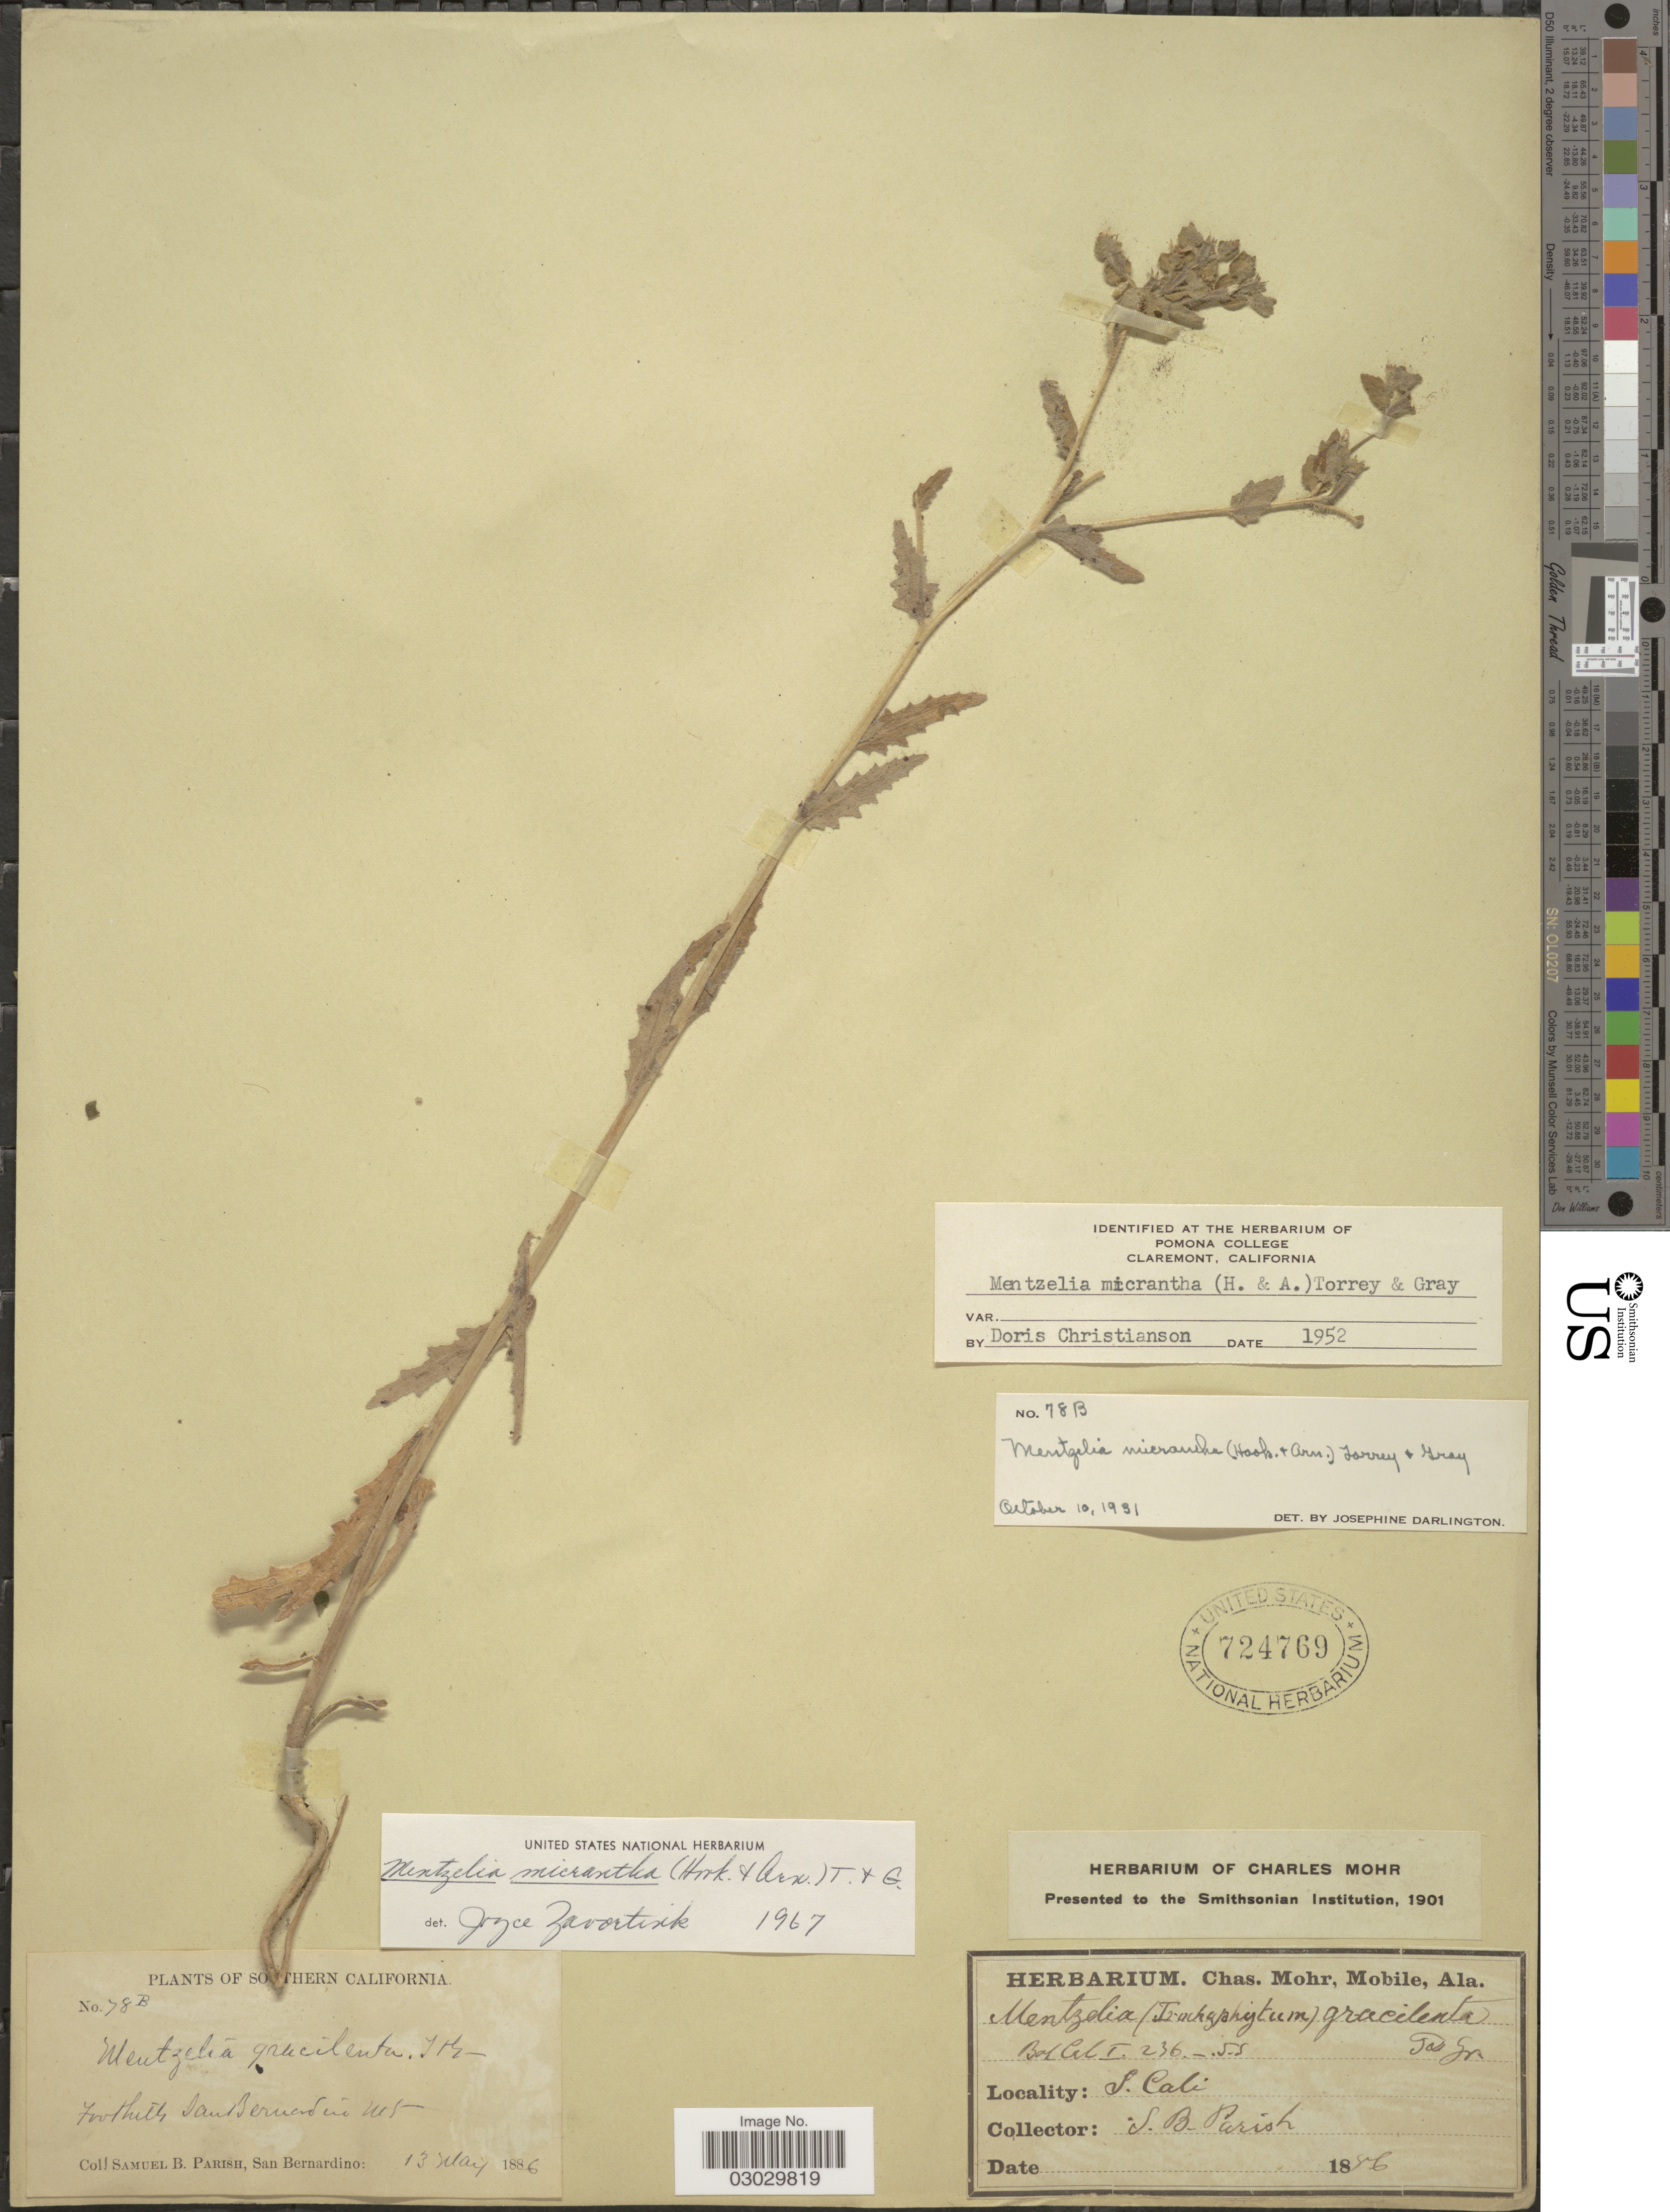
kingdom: Plantae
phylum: Tracheophyta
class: Magnoliopsida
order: Cornales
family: Loasaceae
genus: Mentzelia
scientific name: Mentzelia micrantha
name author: (Hook.) Torr. & A. Gray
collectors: S. B. Parish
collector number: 78B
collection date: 1886-05-13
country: United States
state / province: California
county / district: San Bernardino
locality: Southern California. Foothills San Bernardino Mts.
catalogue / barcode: US 724769